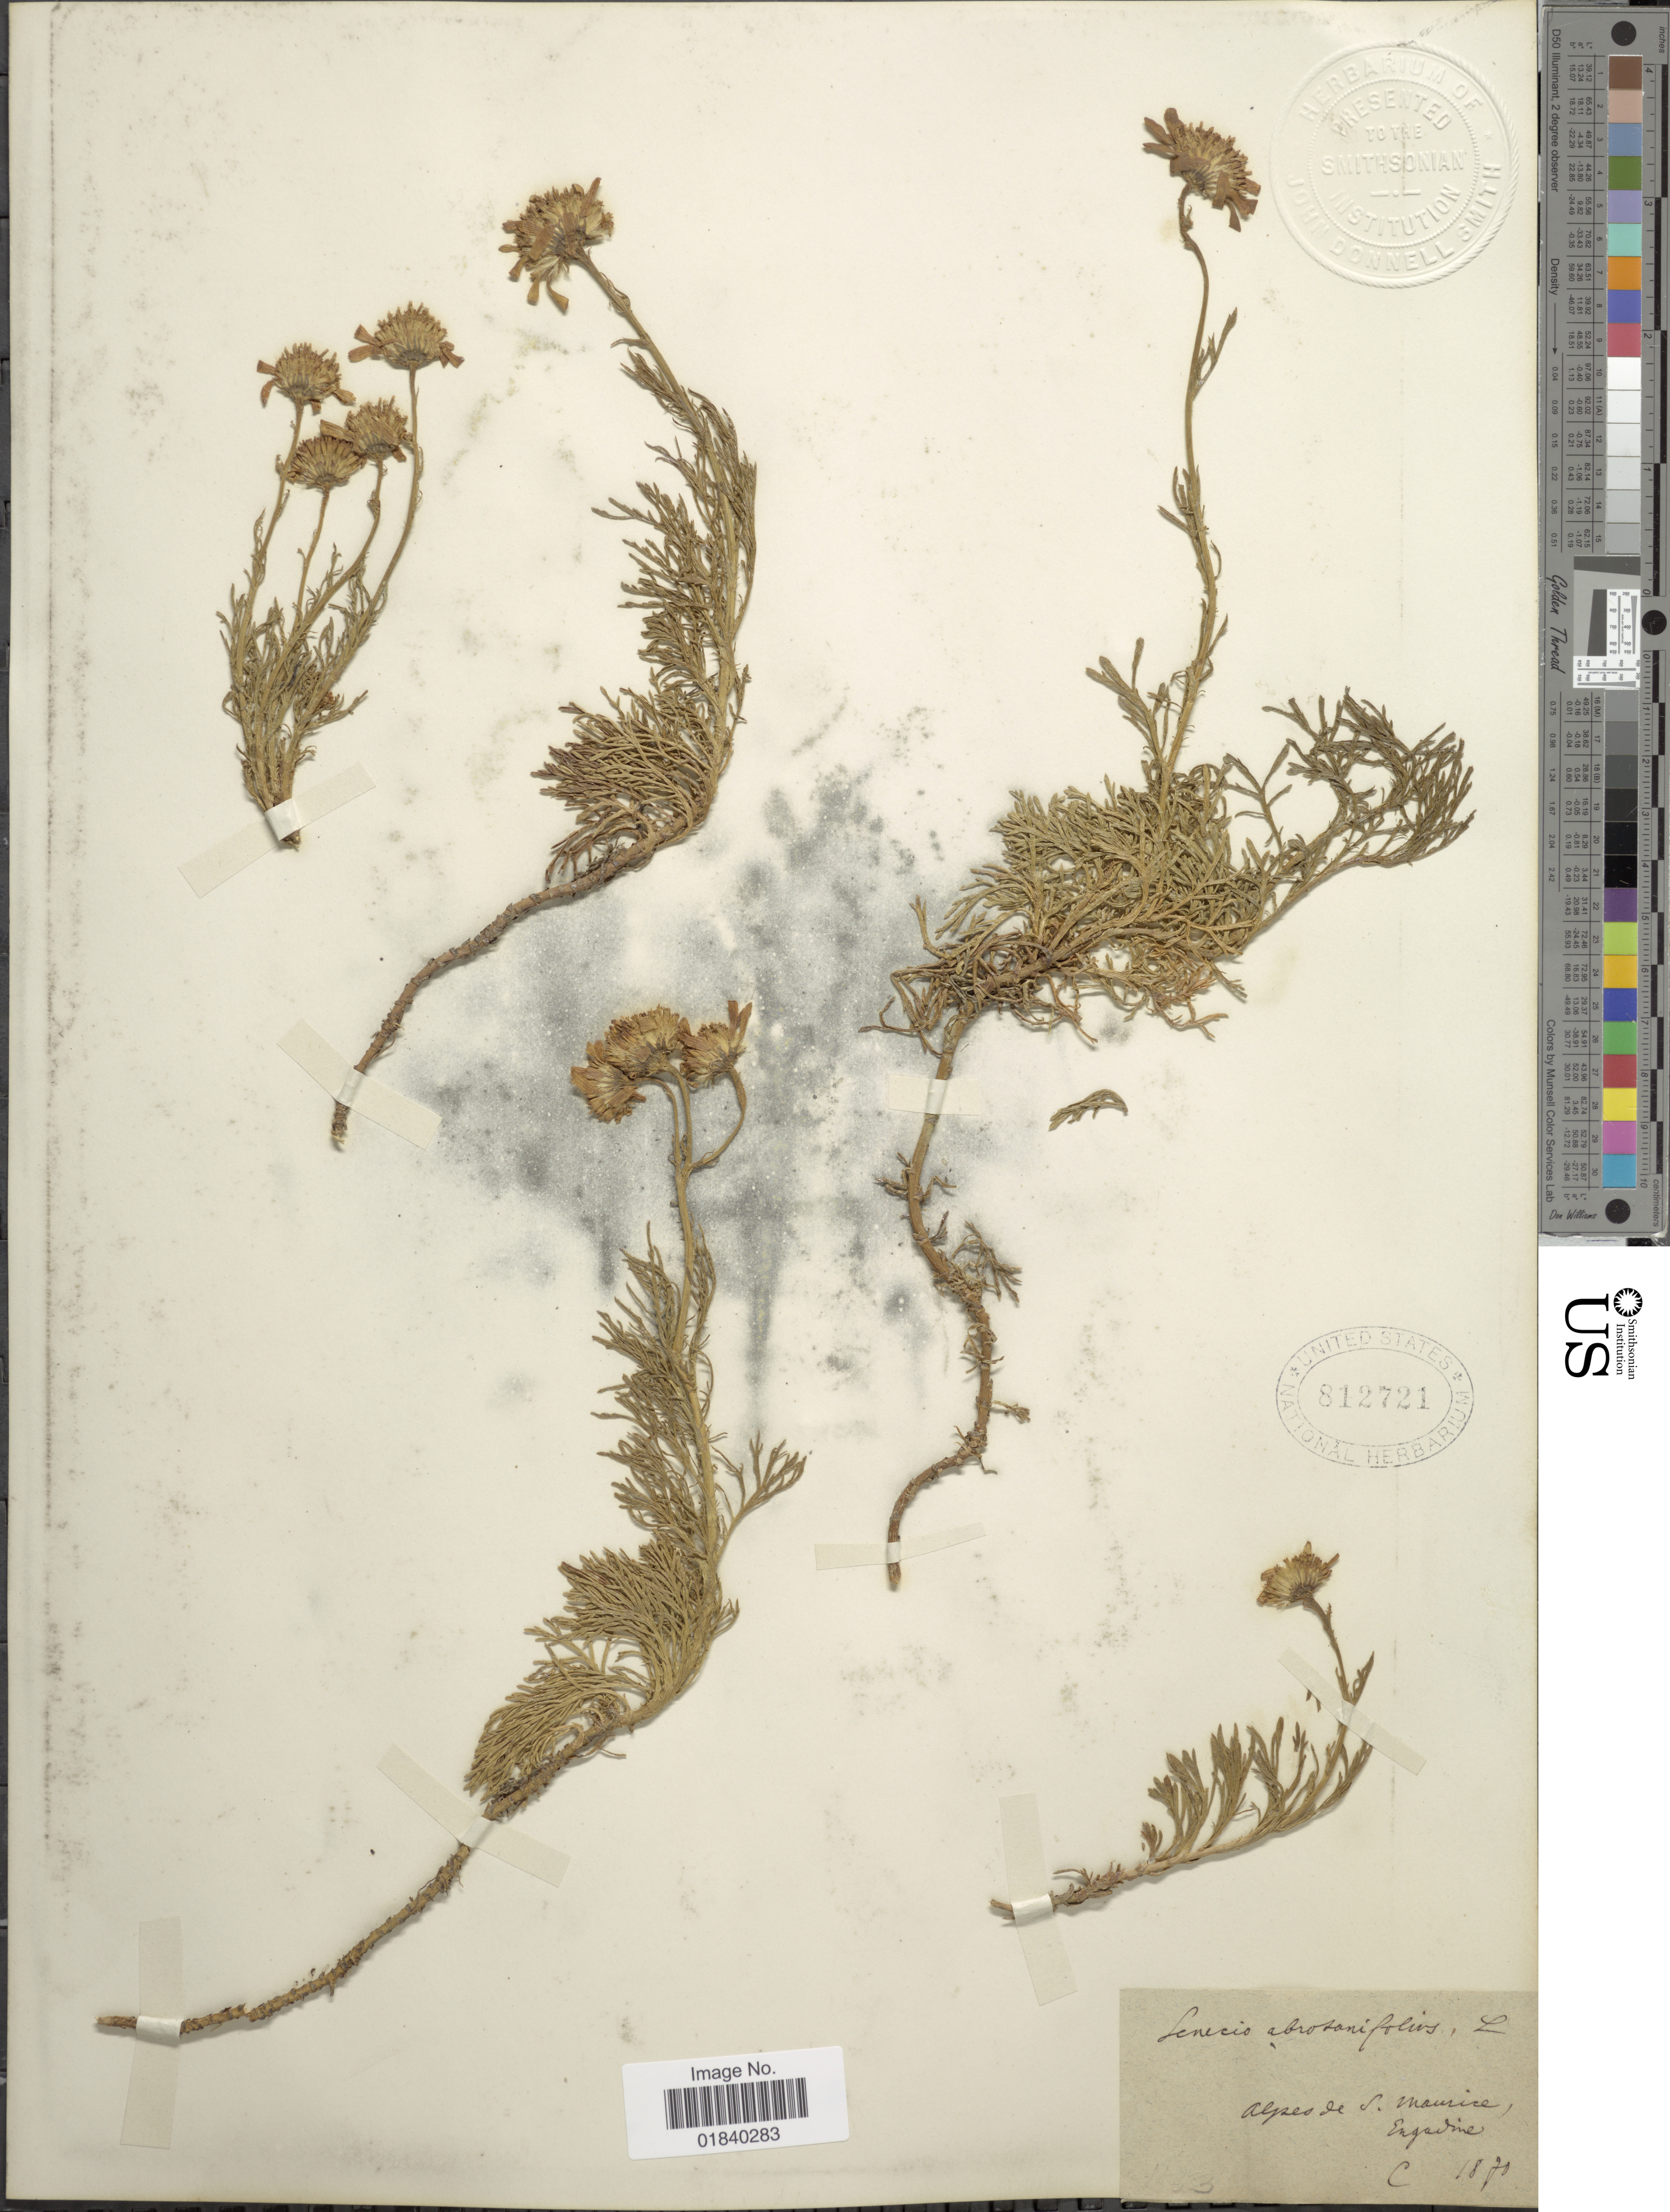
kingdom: Plantae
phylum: Tracheophyta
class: Magnoliopsida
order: Asterales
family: Asteraceae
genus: Jacobaea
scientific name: Jacobaea abrotanifolia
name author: (L.) Moench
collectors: C.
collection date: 1871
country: Switzerland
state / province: Graubunden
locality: Alpes de S. Maurice Engadine.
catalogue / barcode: US 812721